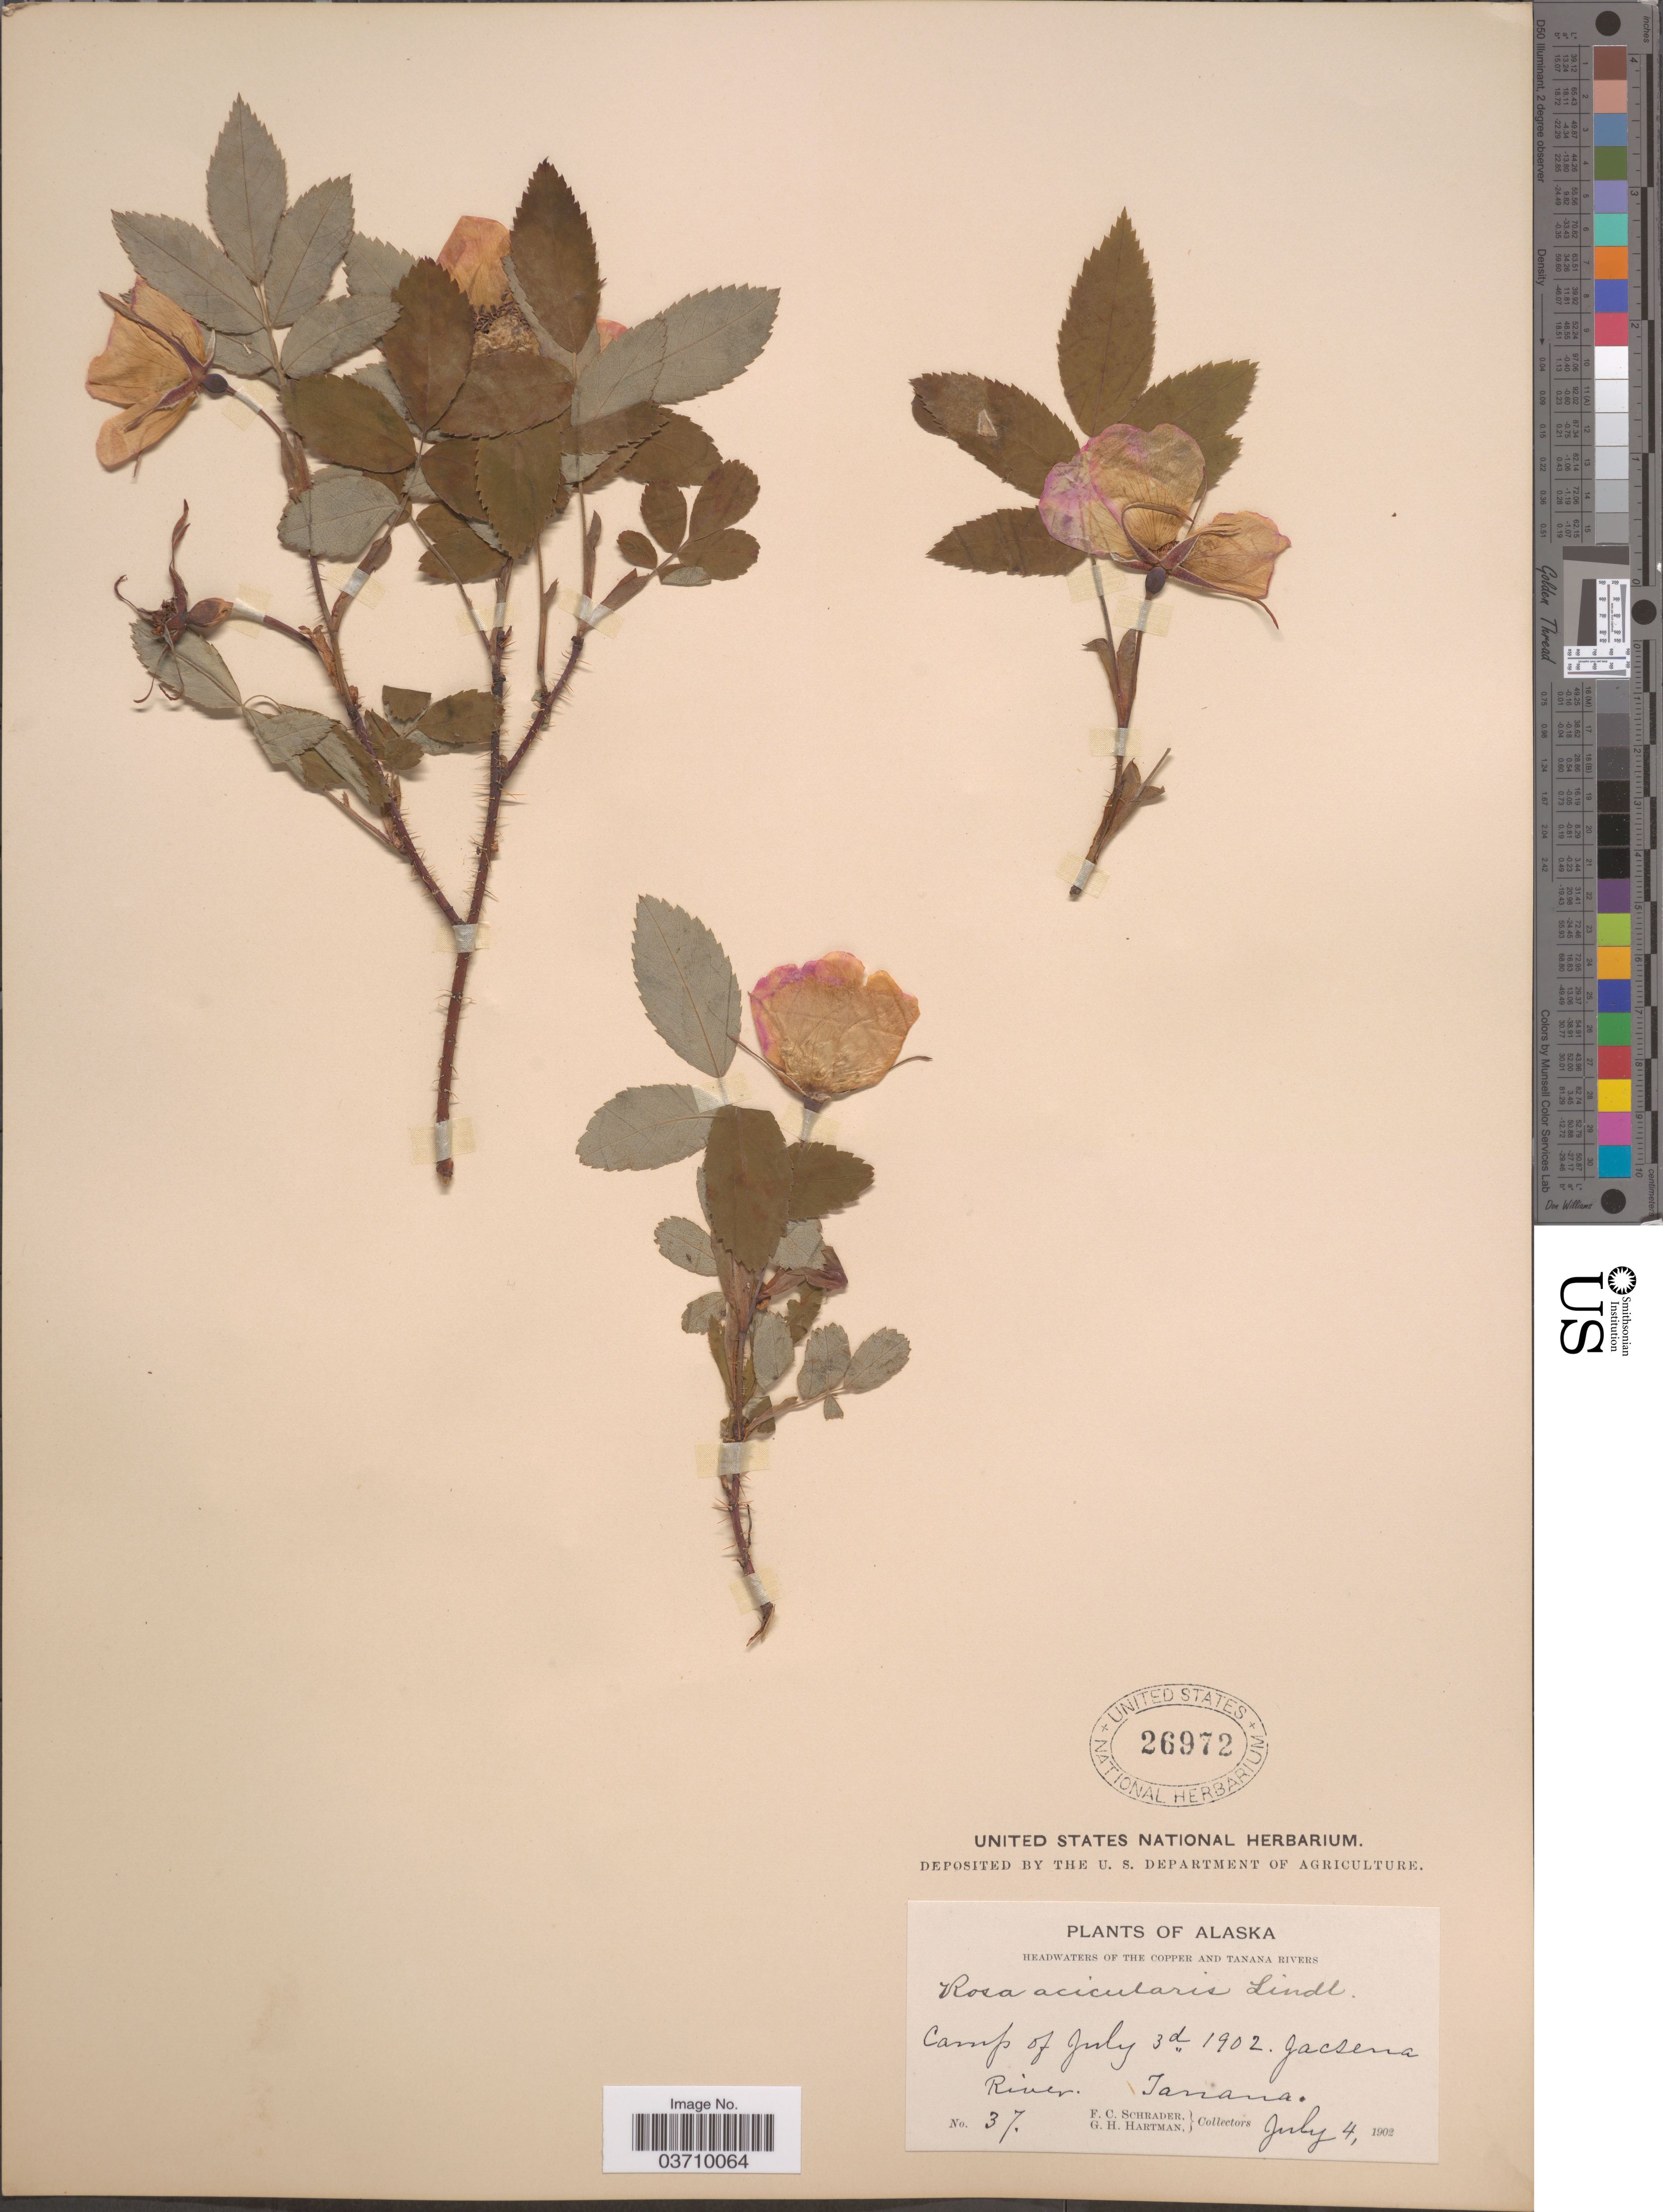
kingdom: Plantae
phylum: Tracheophyta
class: Magnoliopsida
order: Rosales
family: Rosaceae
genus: Rosa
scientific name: Rosa acicularis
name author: Lindl.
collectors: F. C. Schrader & G. H. Hartman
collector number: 37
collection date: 1902-07-04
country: United States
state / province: Alaska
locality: Headwaters of the Copper and Tanana Rivers. Camp of July 3d 1902. Jacsena River. Tanana.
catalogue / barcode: US 26972